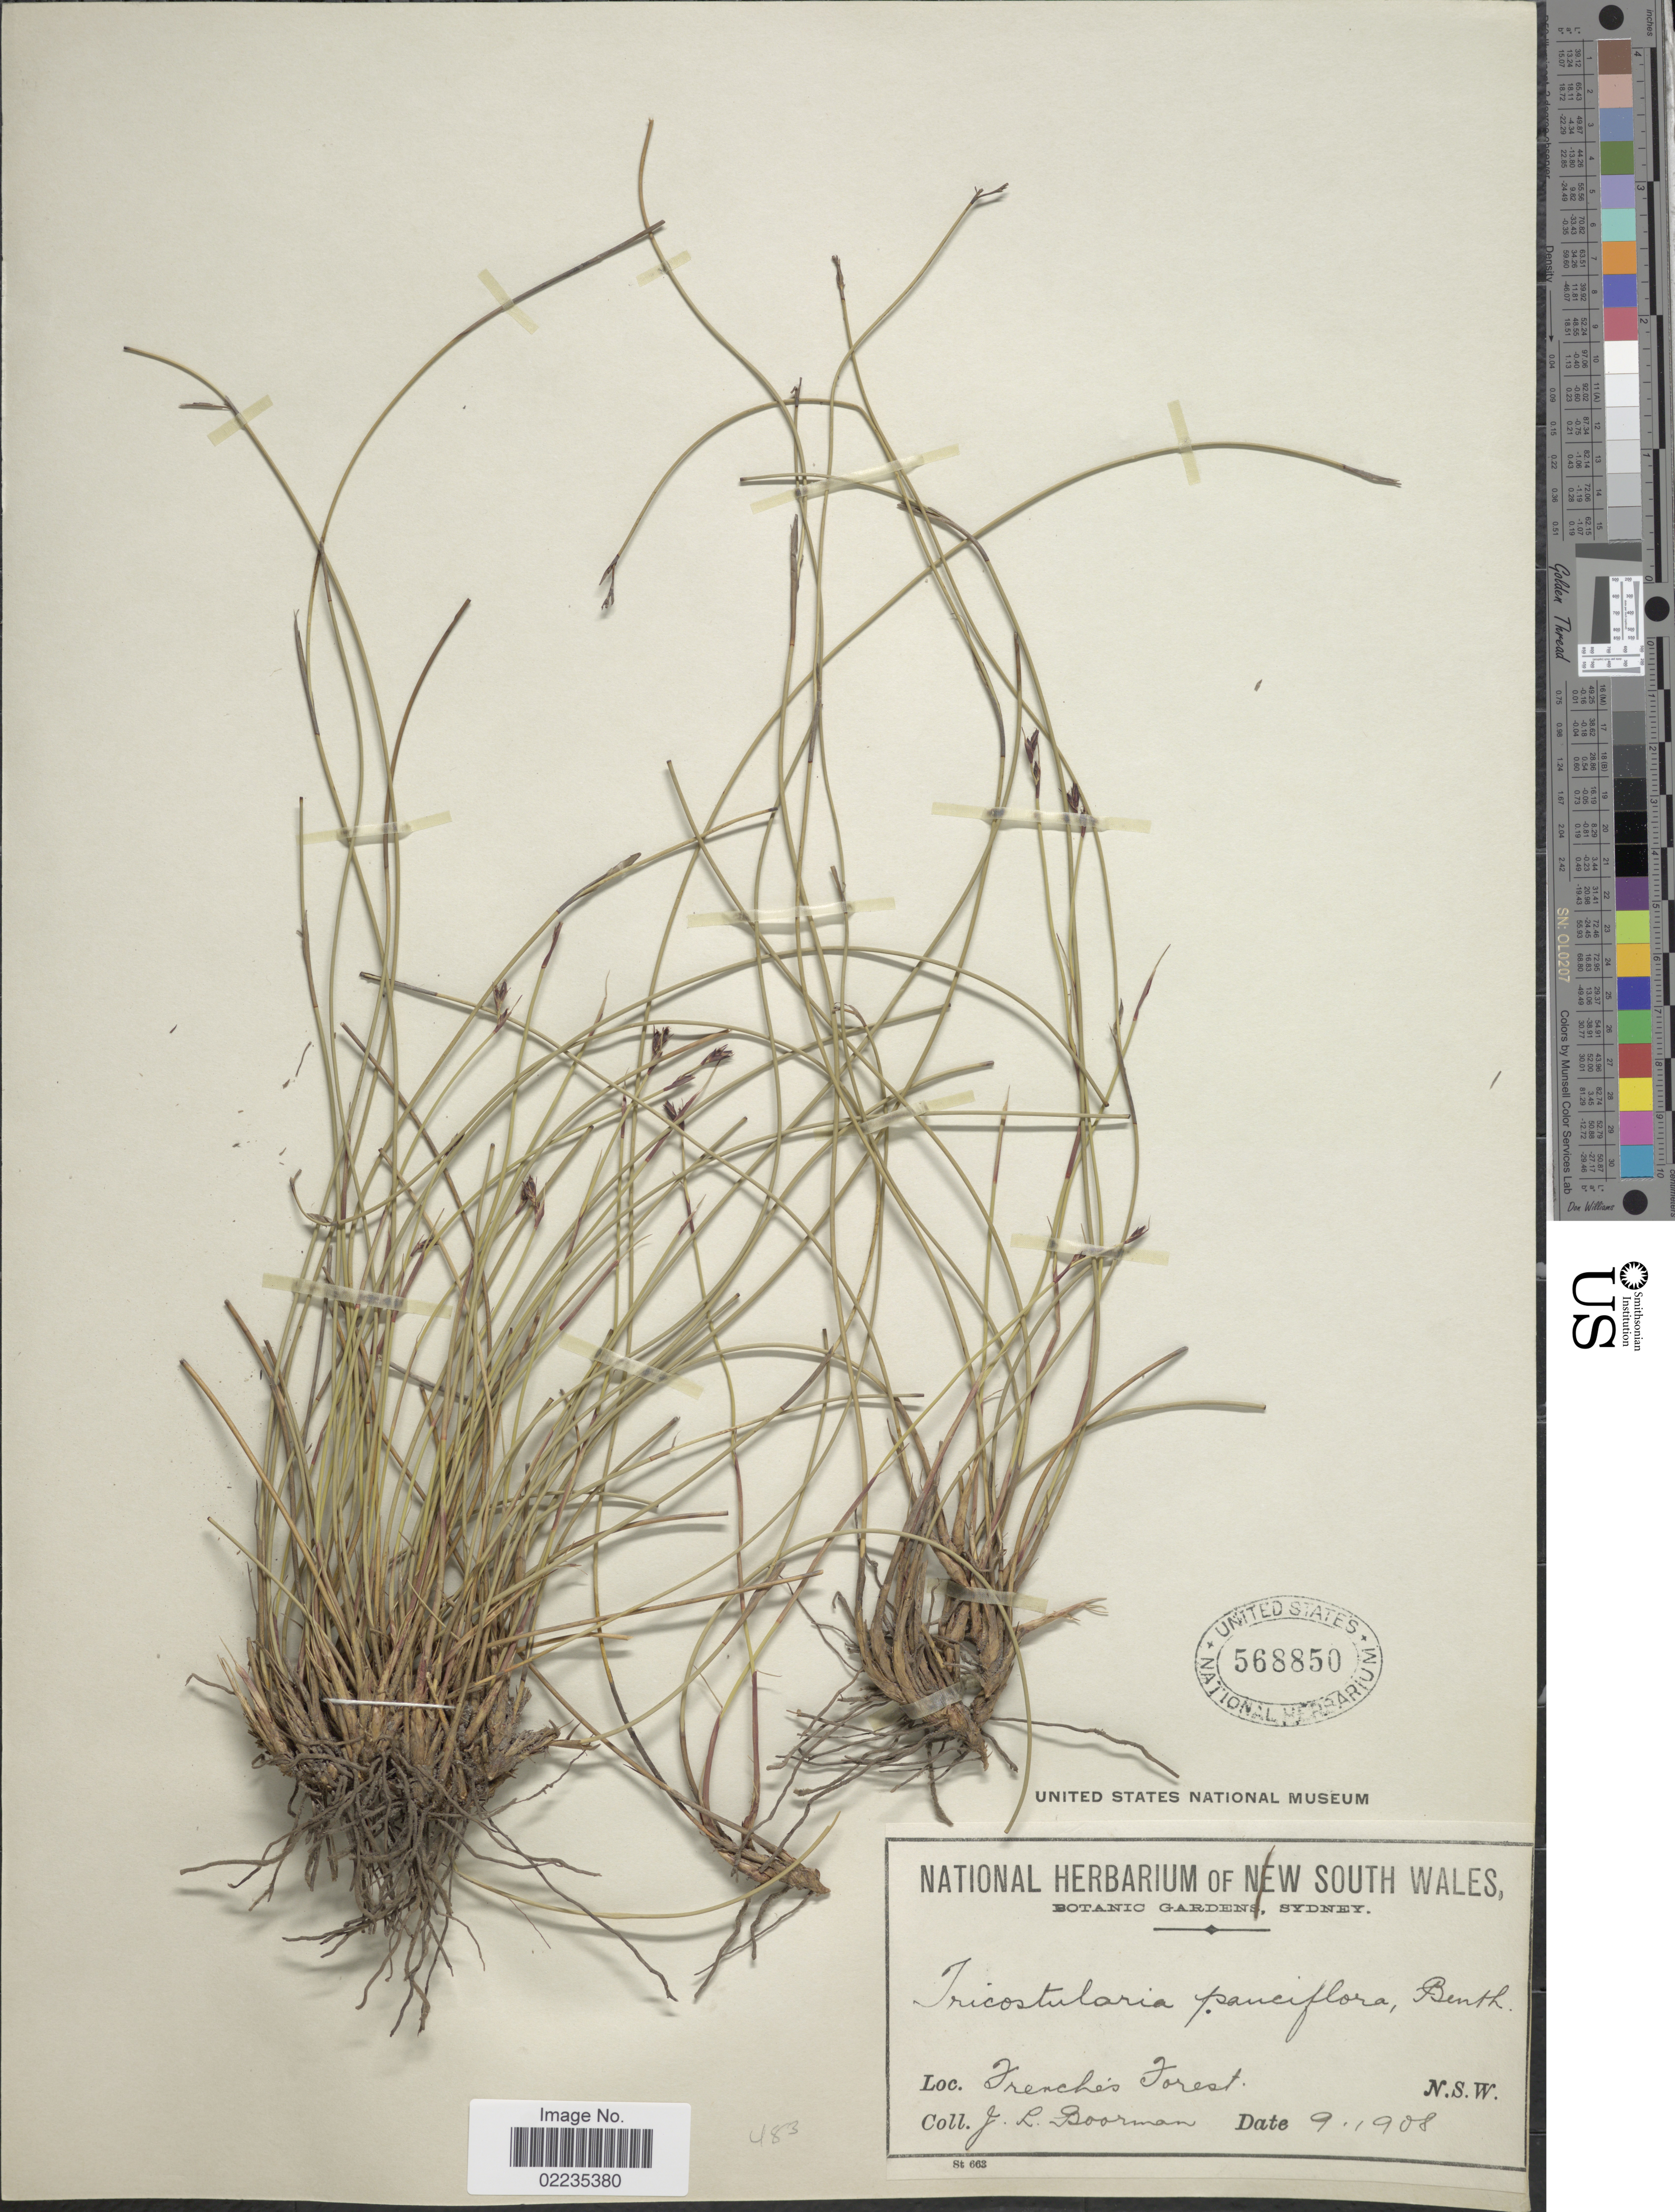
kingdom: Plantae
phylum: Tracheophyta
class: Liliopsida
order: Poales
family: Cyperaceae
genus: Tricostularia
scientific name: Tricostularia pauciflora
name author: (R. Br.) Benth.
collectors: J. Boorman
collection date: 1908-09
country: Australia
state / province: New South Wales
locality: Frenckes Forest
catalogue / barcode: US 568850